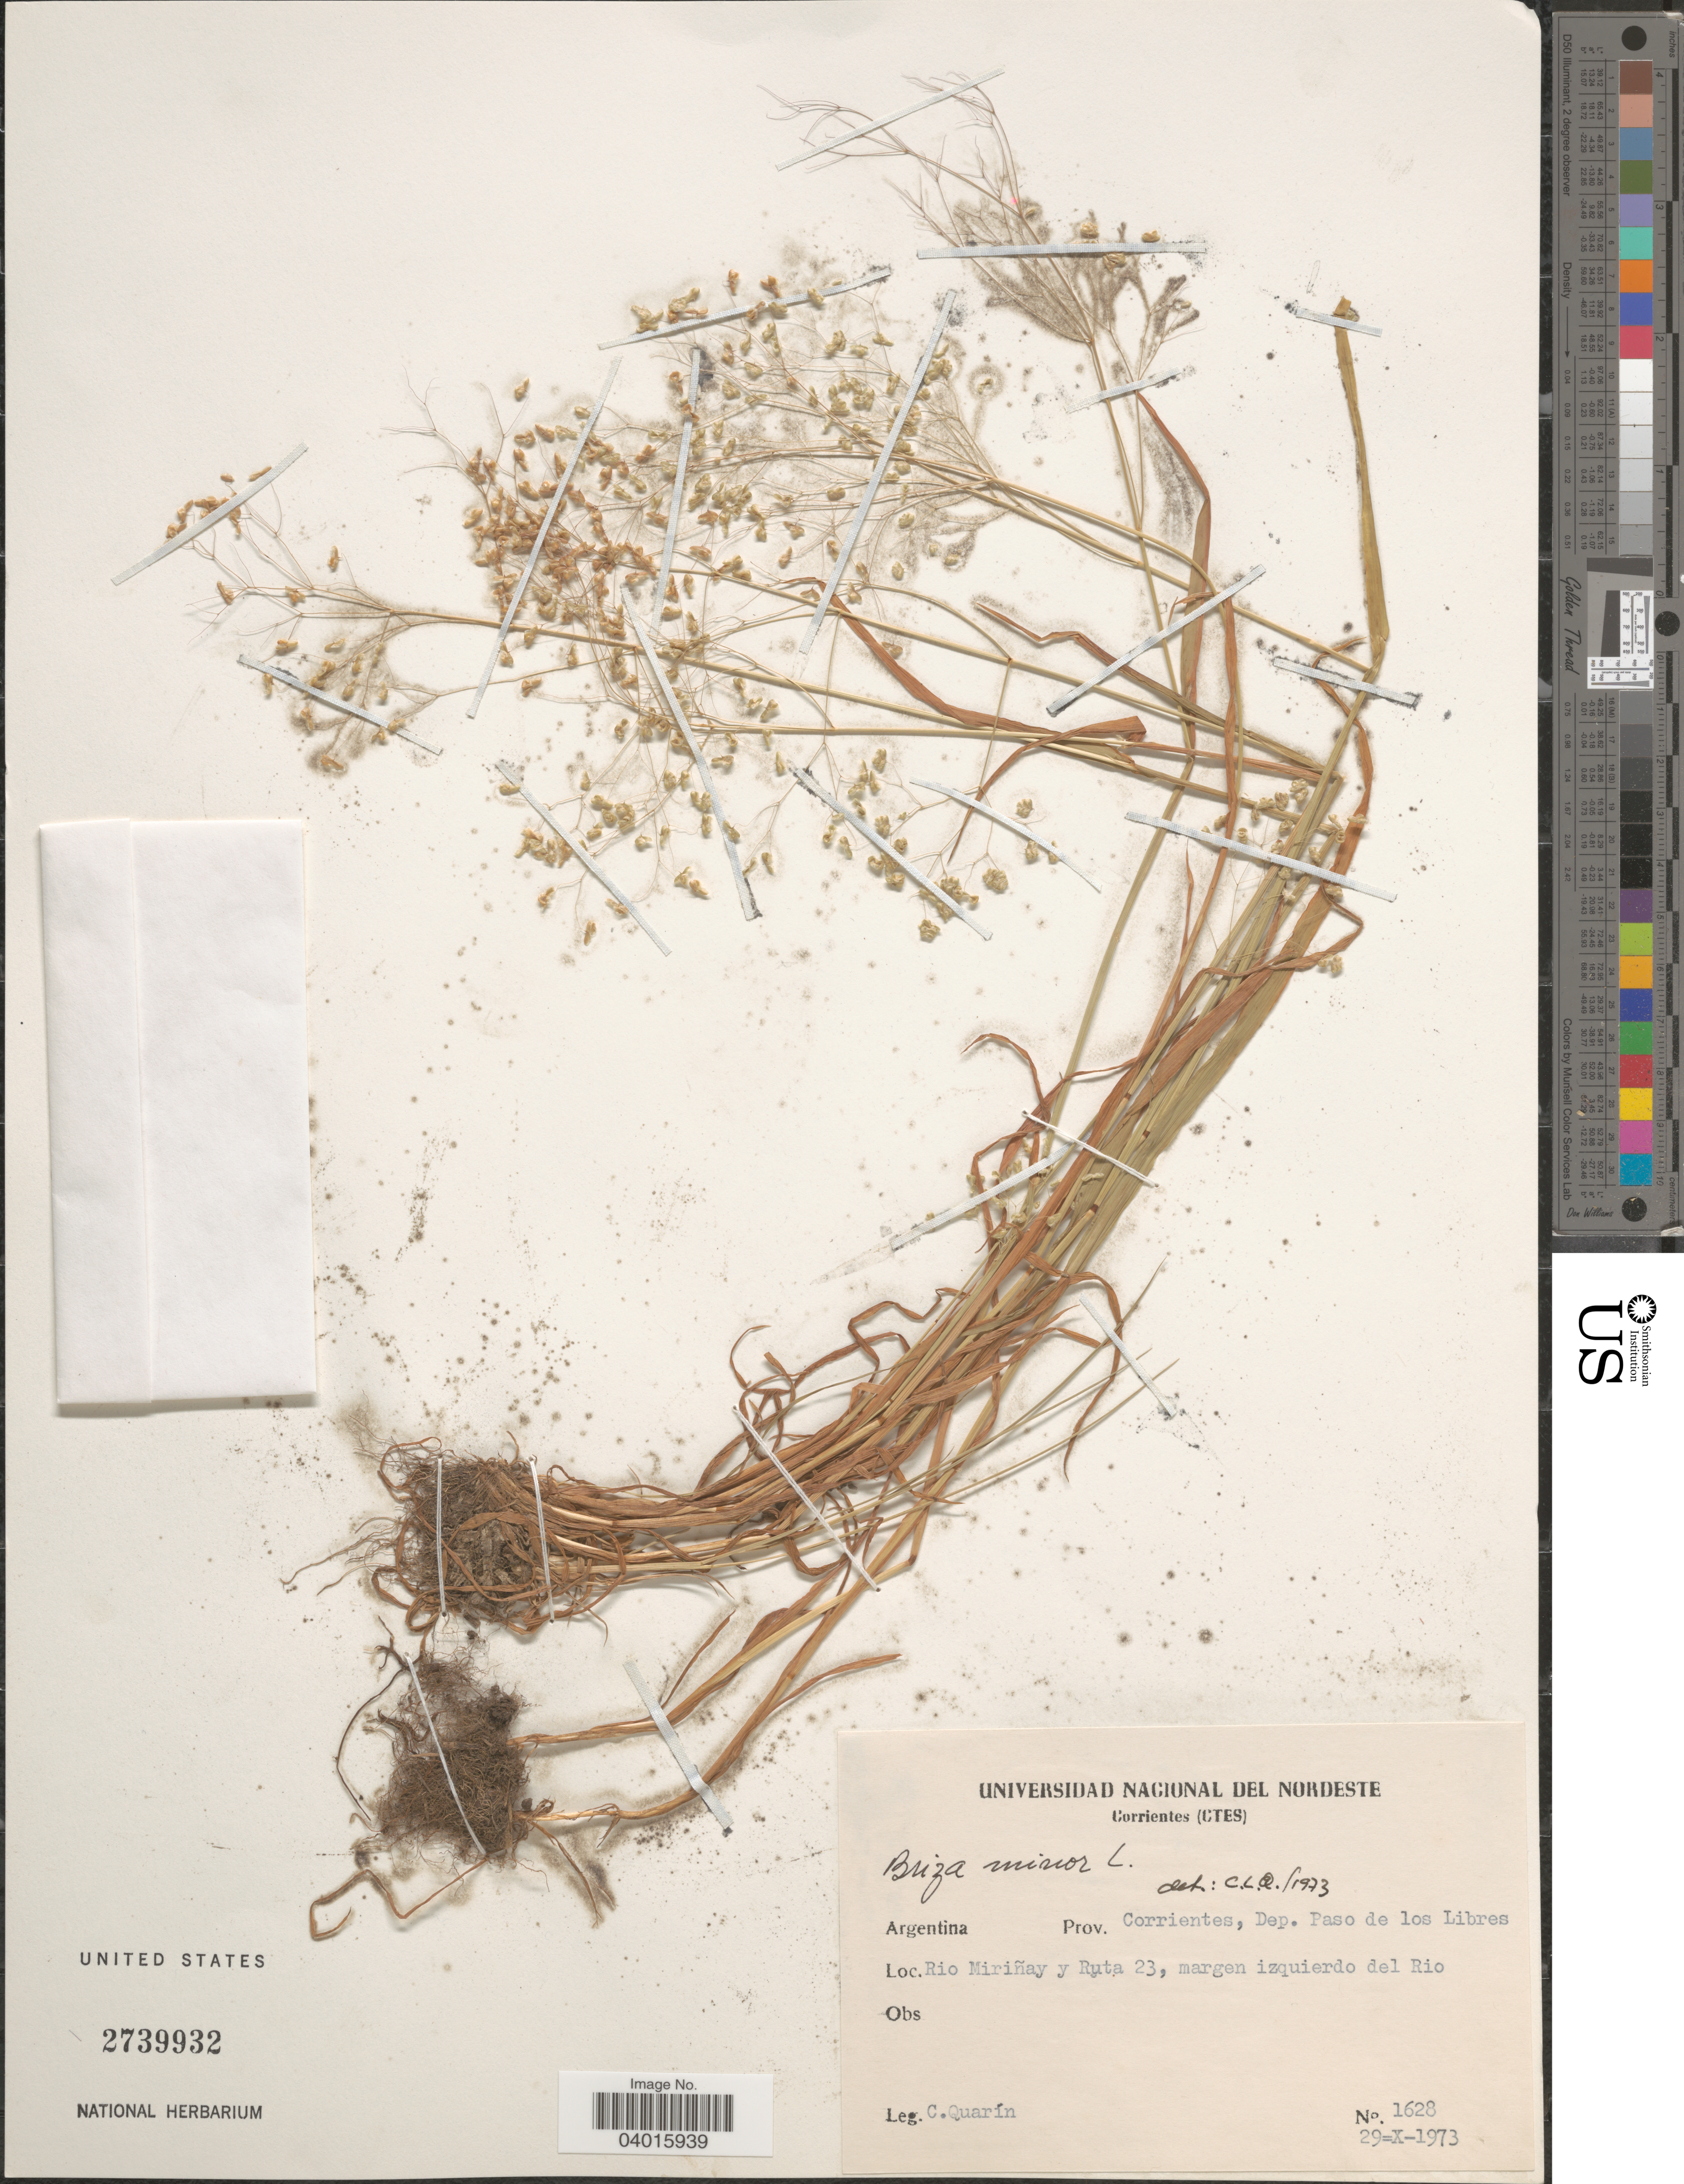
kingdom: Plantae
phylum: Tracheophyta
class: Liliopsida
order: Poales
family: Poaceae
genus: Briza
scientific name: Briza minor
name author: L.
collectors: C. Quarin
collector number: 1628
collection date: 1973-10-29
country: Argentina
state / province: Corrientes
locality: Dep. Paso de los Libres. Rio Miriñay y Ruta 23, margen izquierdo del Rio.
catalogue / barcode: US 2739932